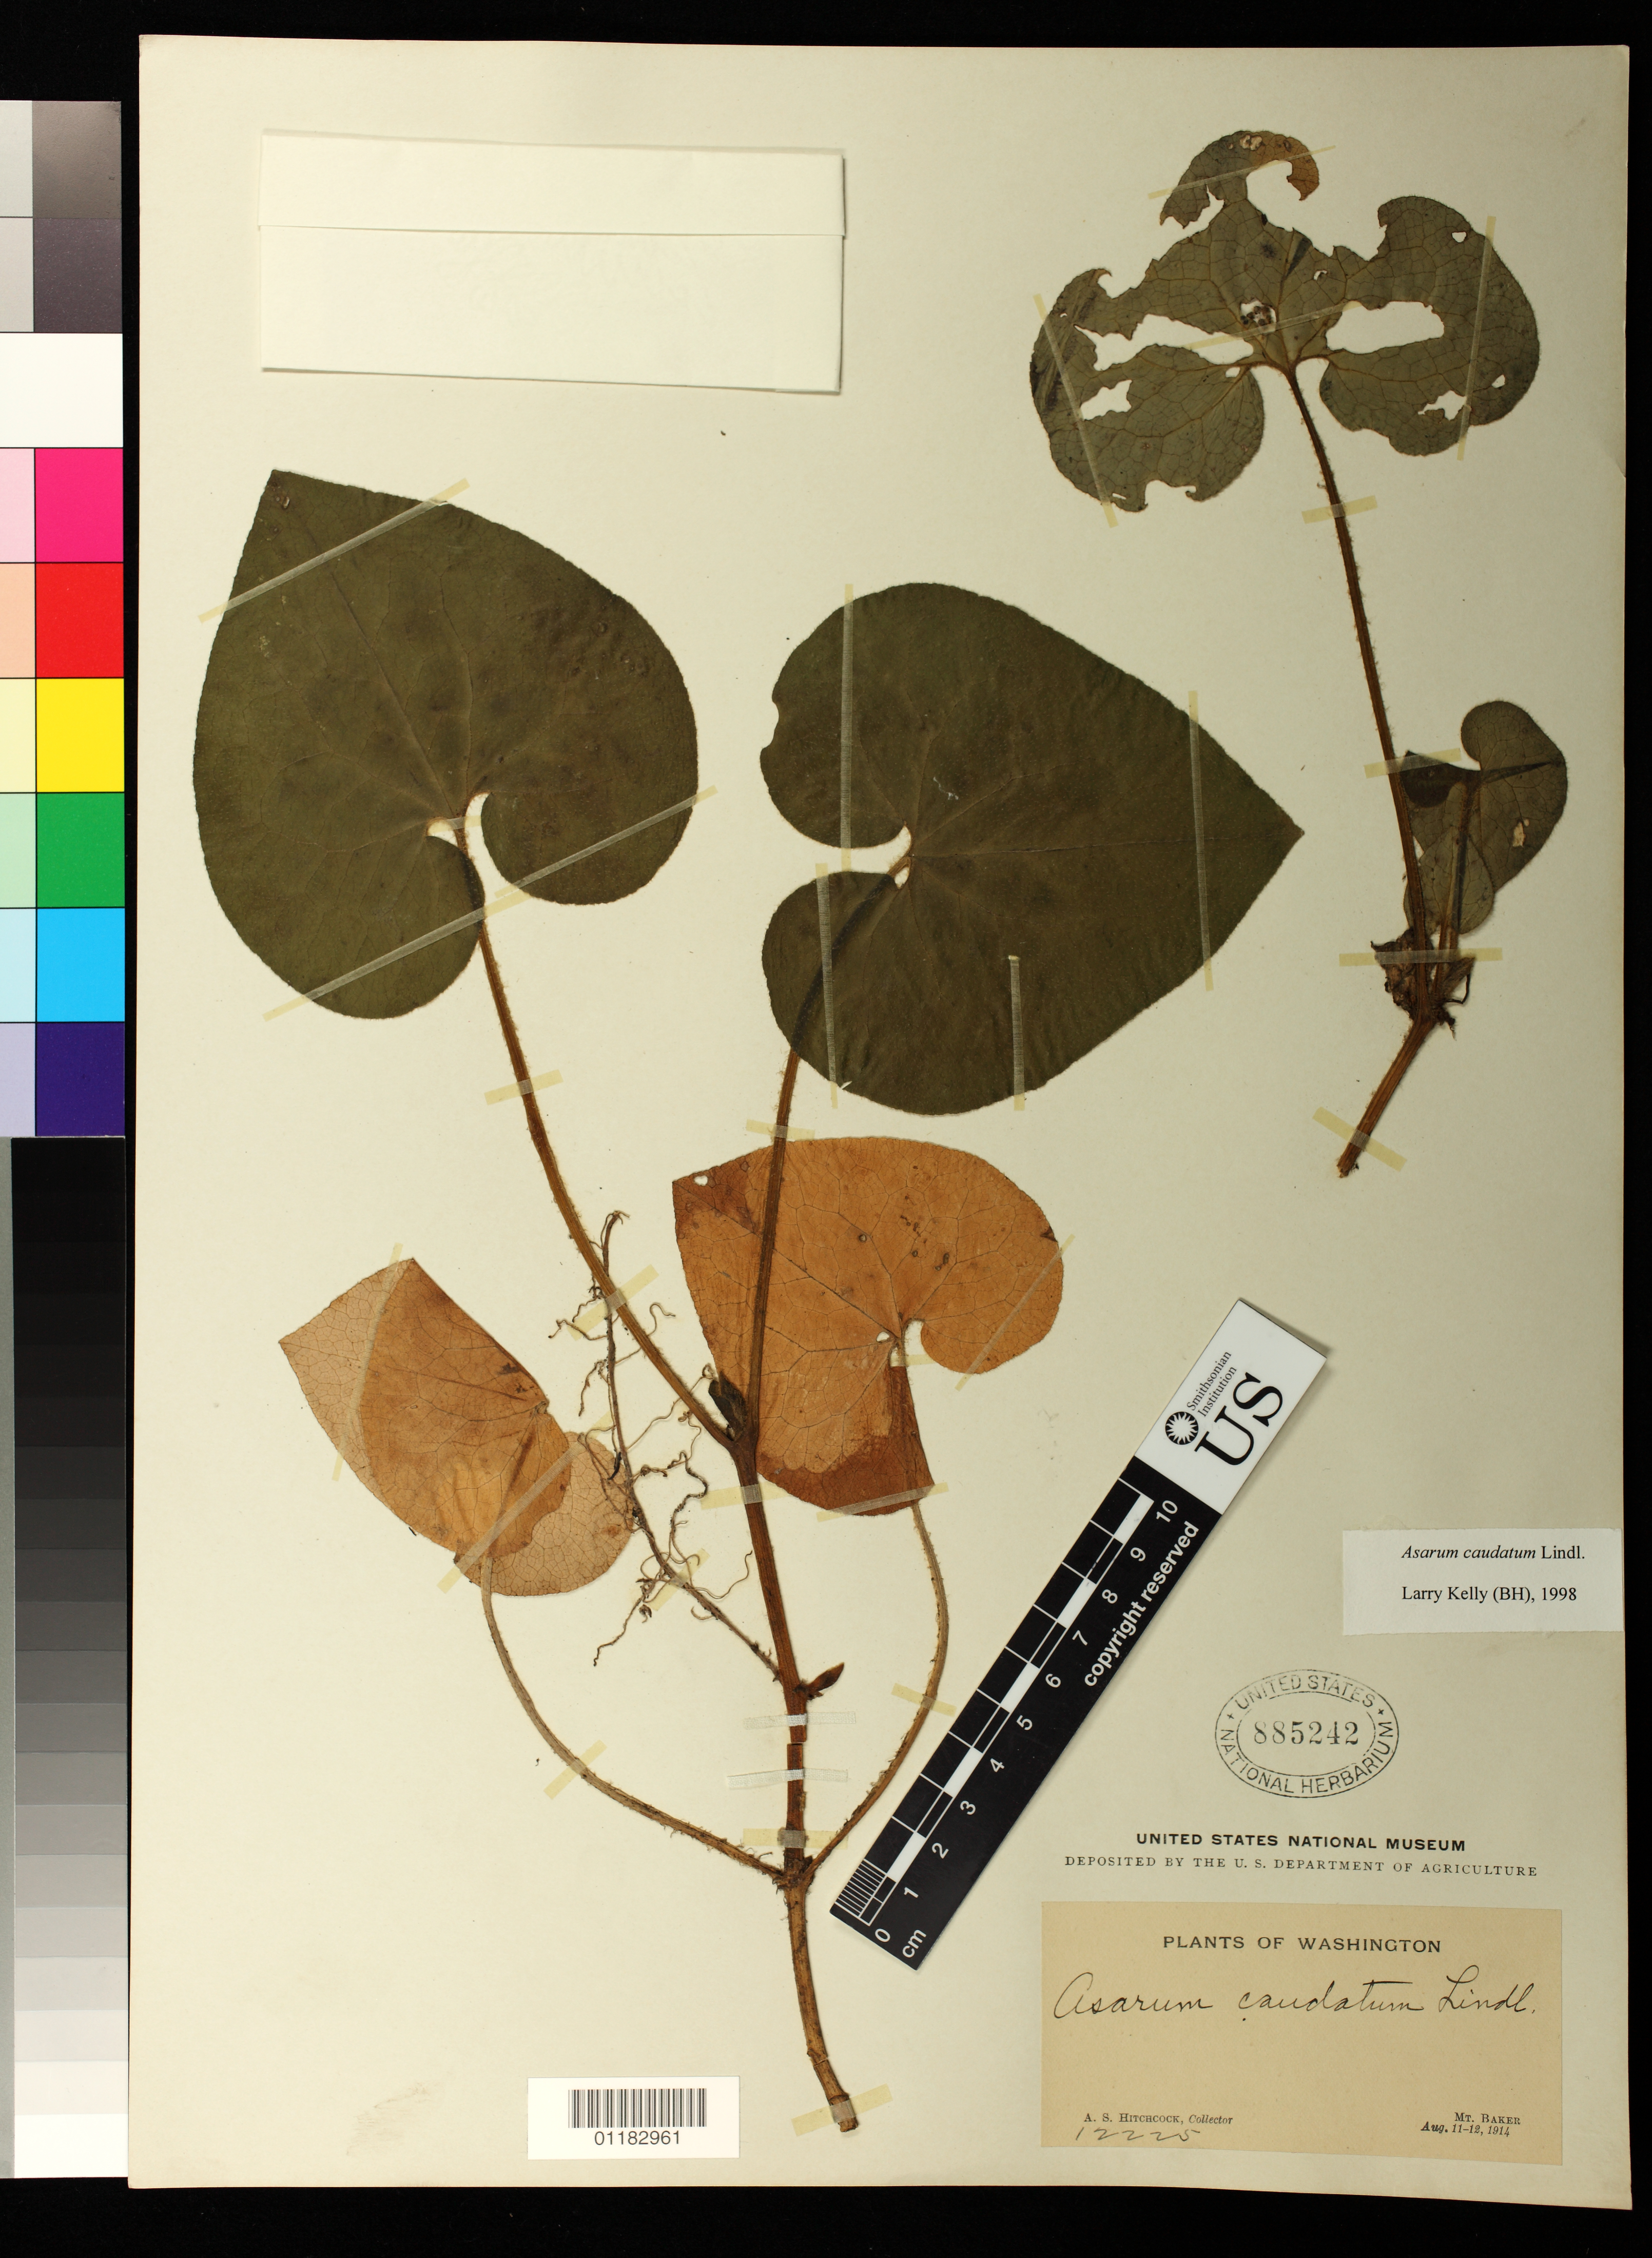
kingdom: Plantae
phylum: Tracheophyta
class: Magnoliopsida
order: Piperales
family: Aristolochiaceae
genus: Asarum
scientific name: Asarum canadense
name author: L.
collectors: A. S. Hitchcock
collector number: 12225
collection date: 1914-08-11/1914-08-12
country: United States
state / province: Washington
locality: Mt. Baker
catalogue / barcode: US 885242